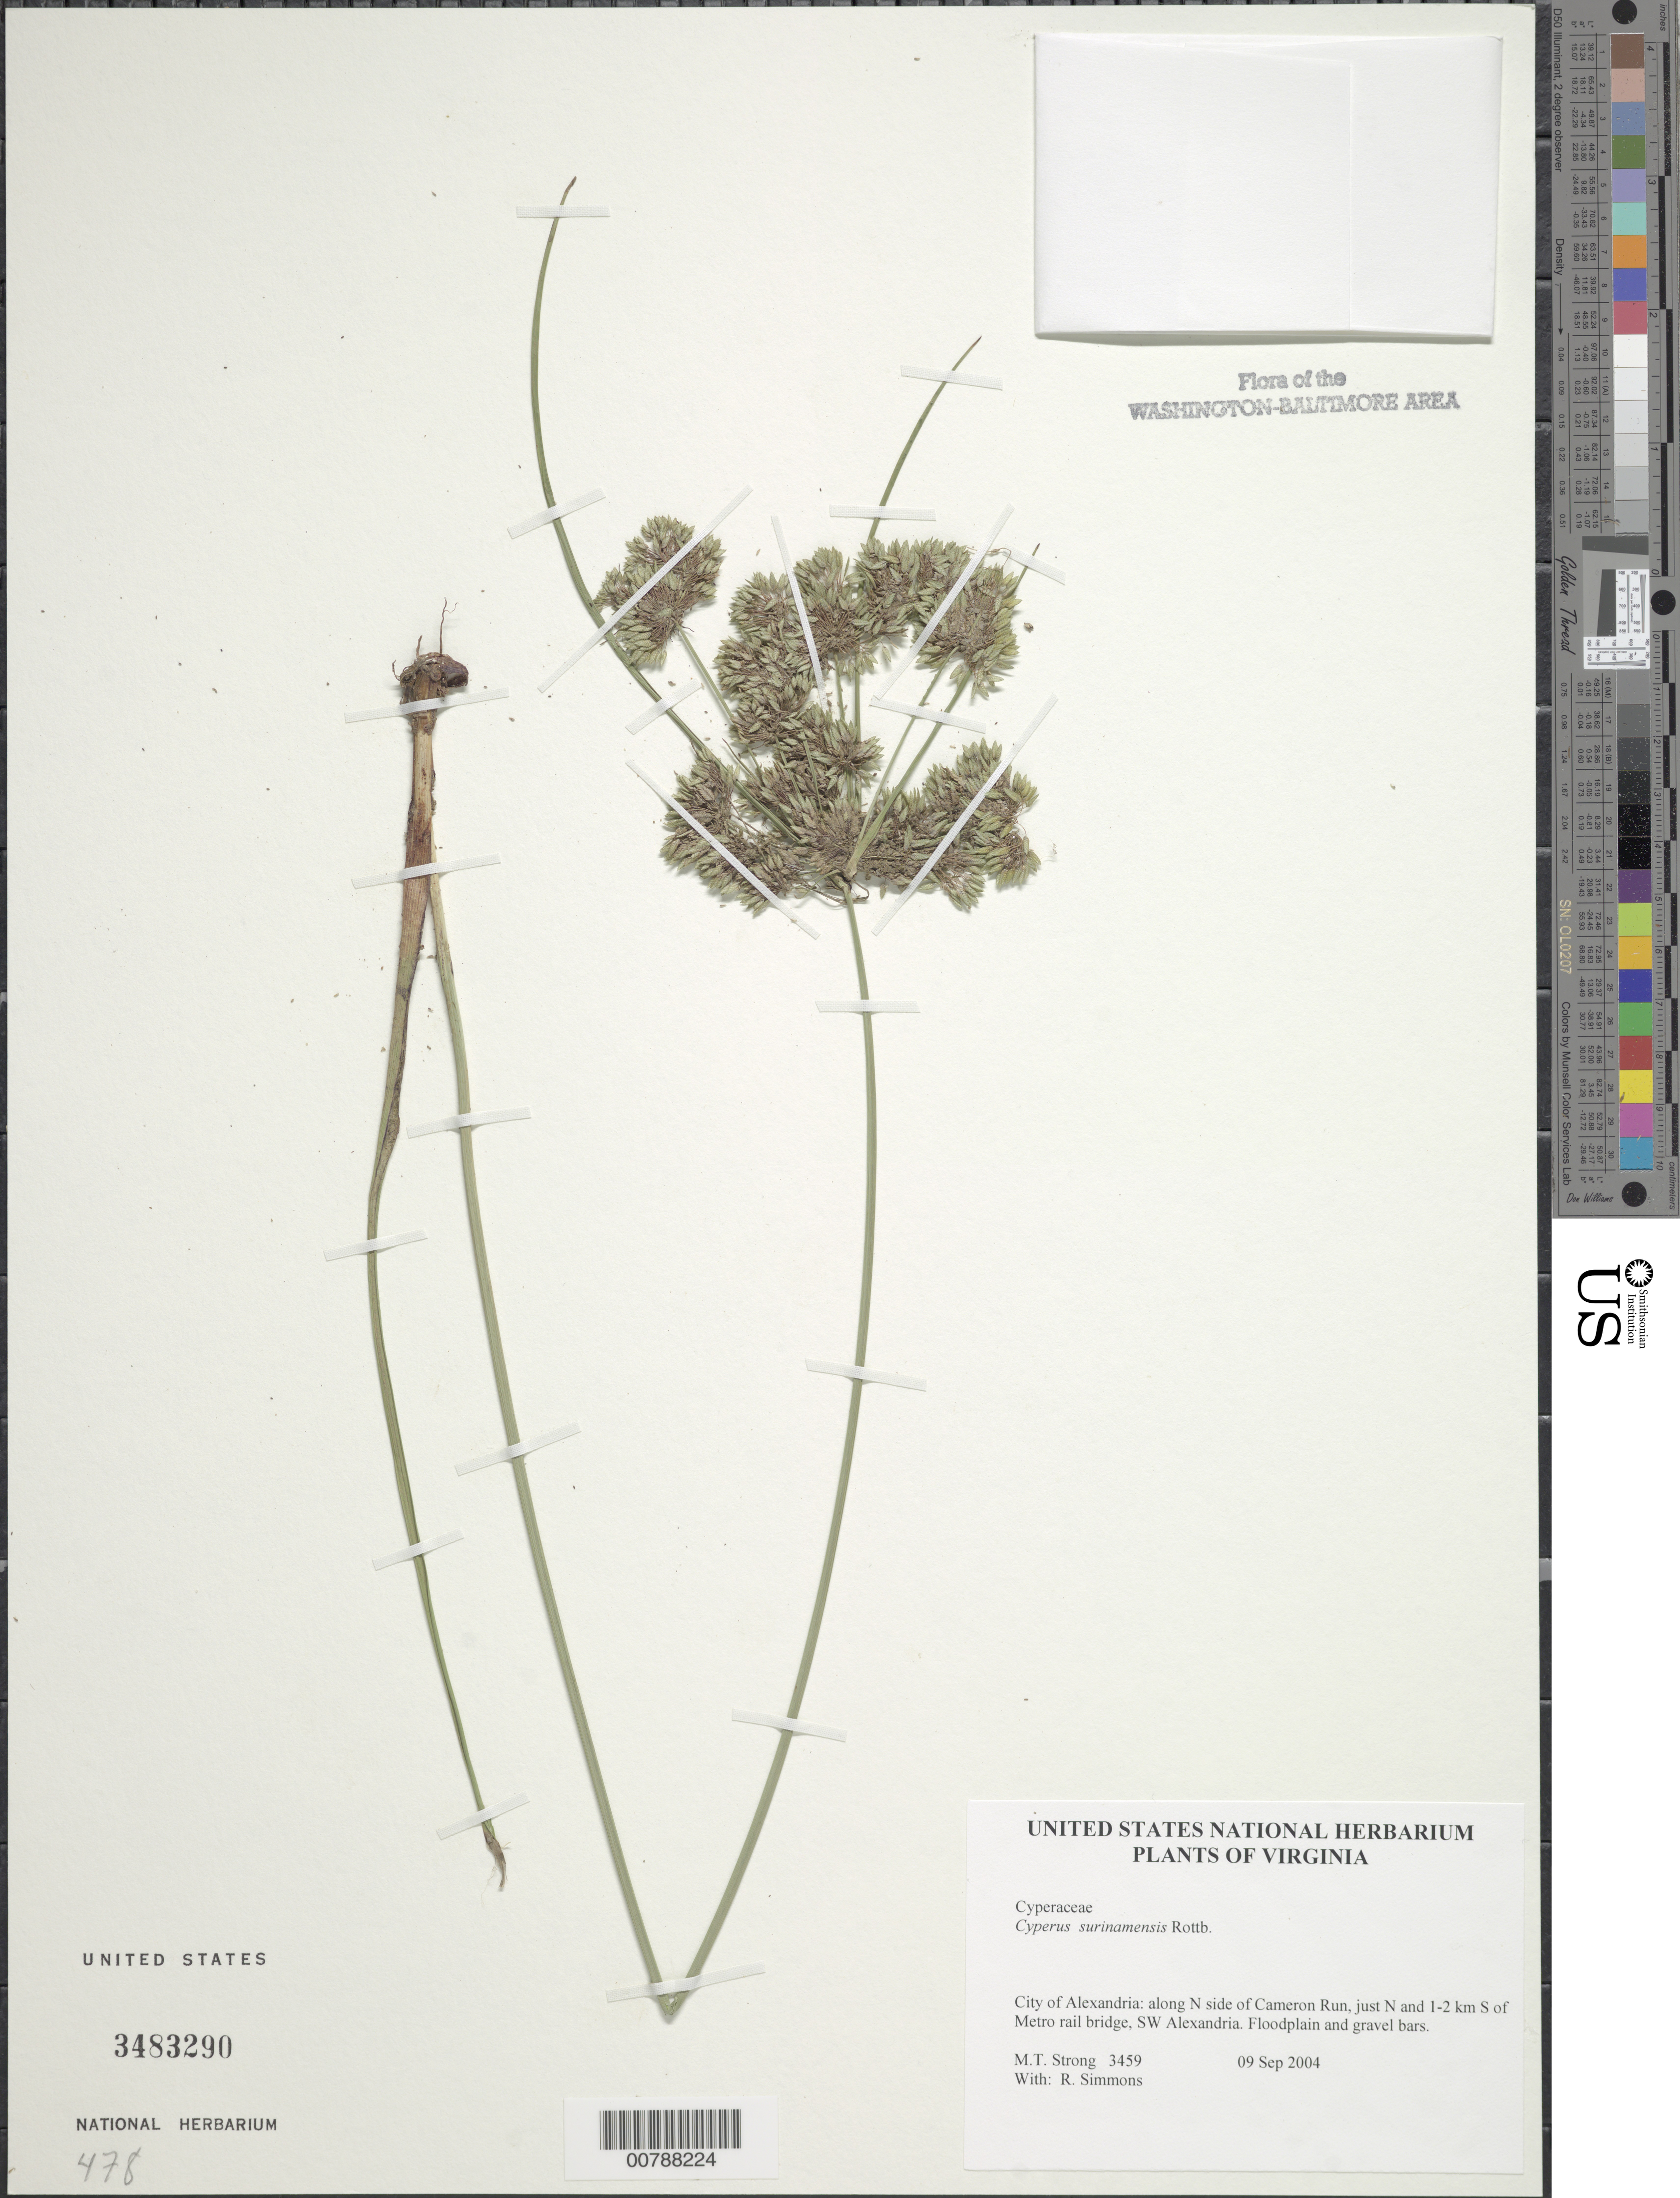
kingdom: Plantae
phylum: Tracheophyta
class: Liliopsida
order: Poales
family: Cyperaceae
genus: Cyperus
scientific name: Cyperus surinamensis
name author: Rottb.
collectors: M. T. Strong & R. B. Simmons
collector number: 3459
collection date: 2004-09-09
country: United States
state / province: Virginia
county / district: City of Alexandria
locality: Along side of Cameron Run, just N and 1-2 km S of Metro rail bridge, SW Alexandria.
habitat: Floodplain and gravel bars.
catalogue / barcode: US 3483290